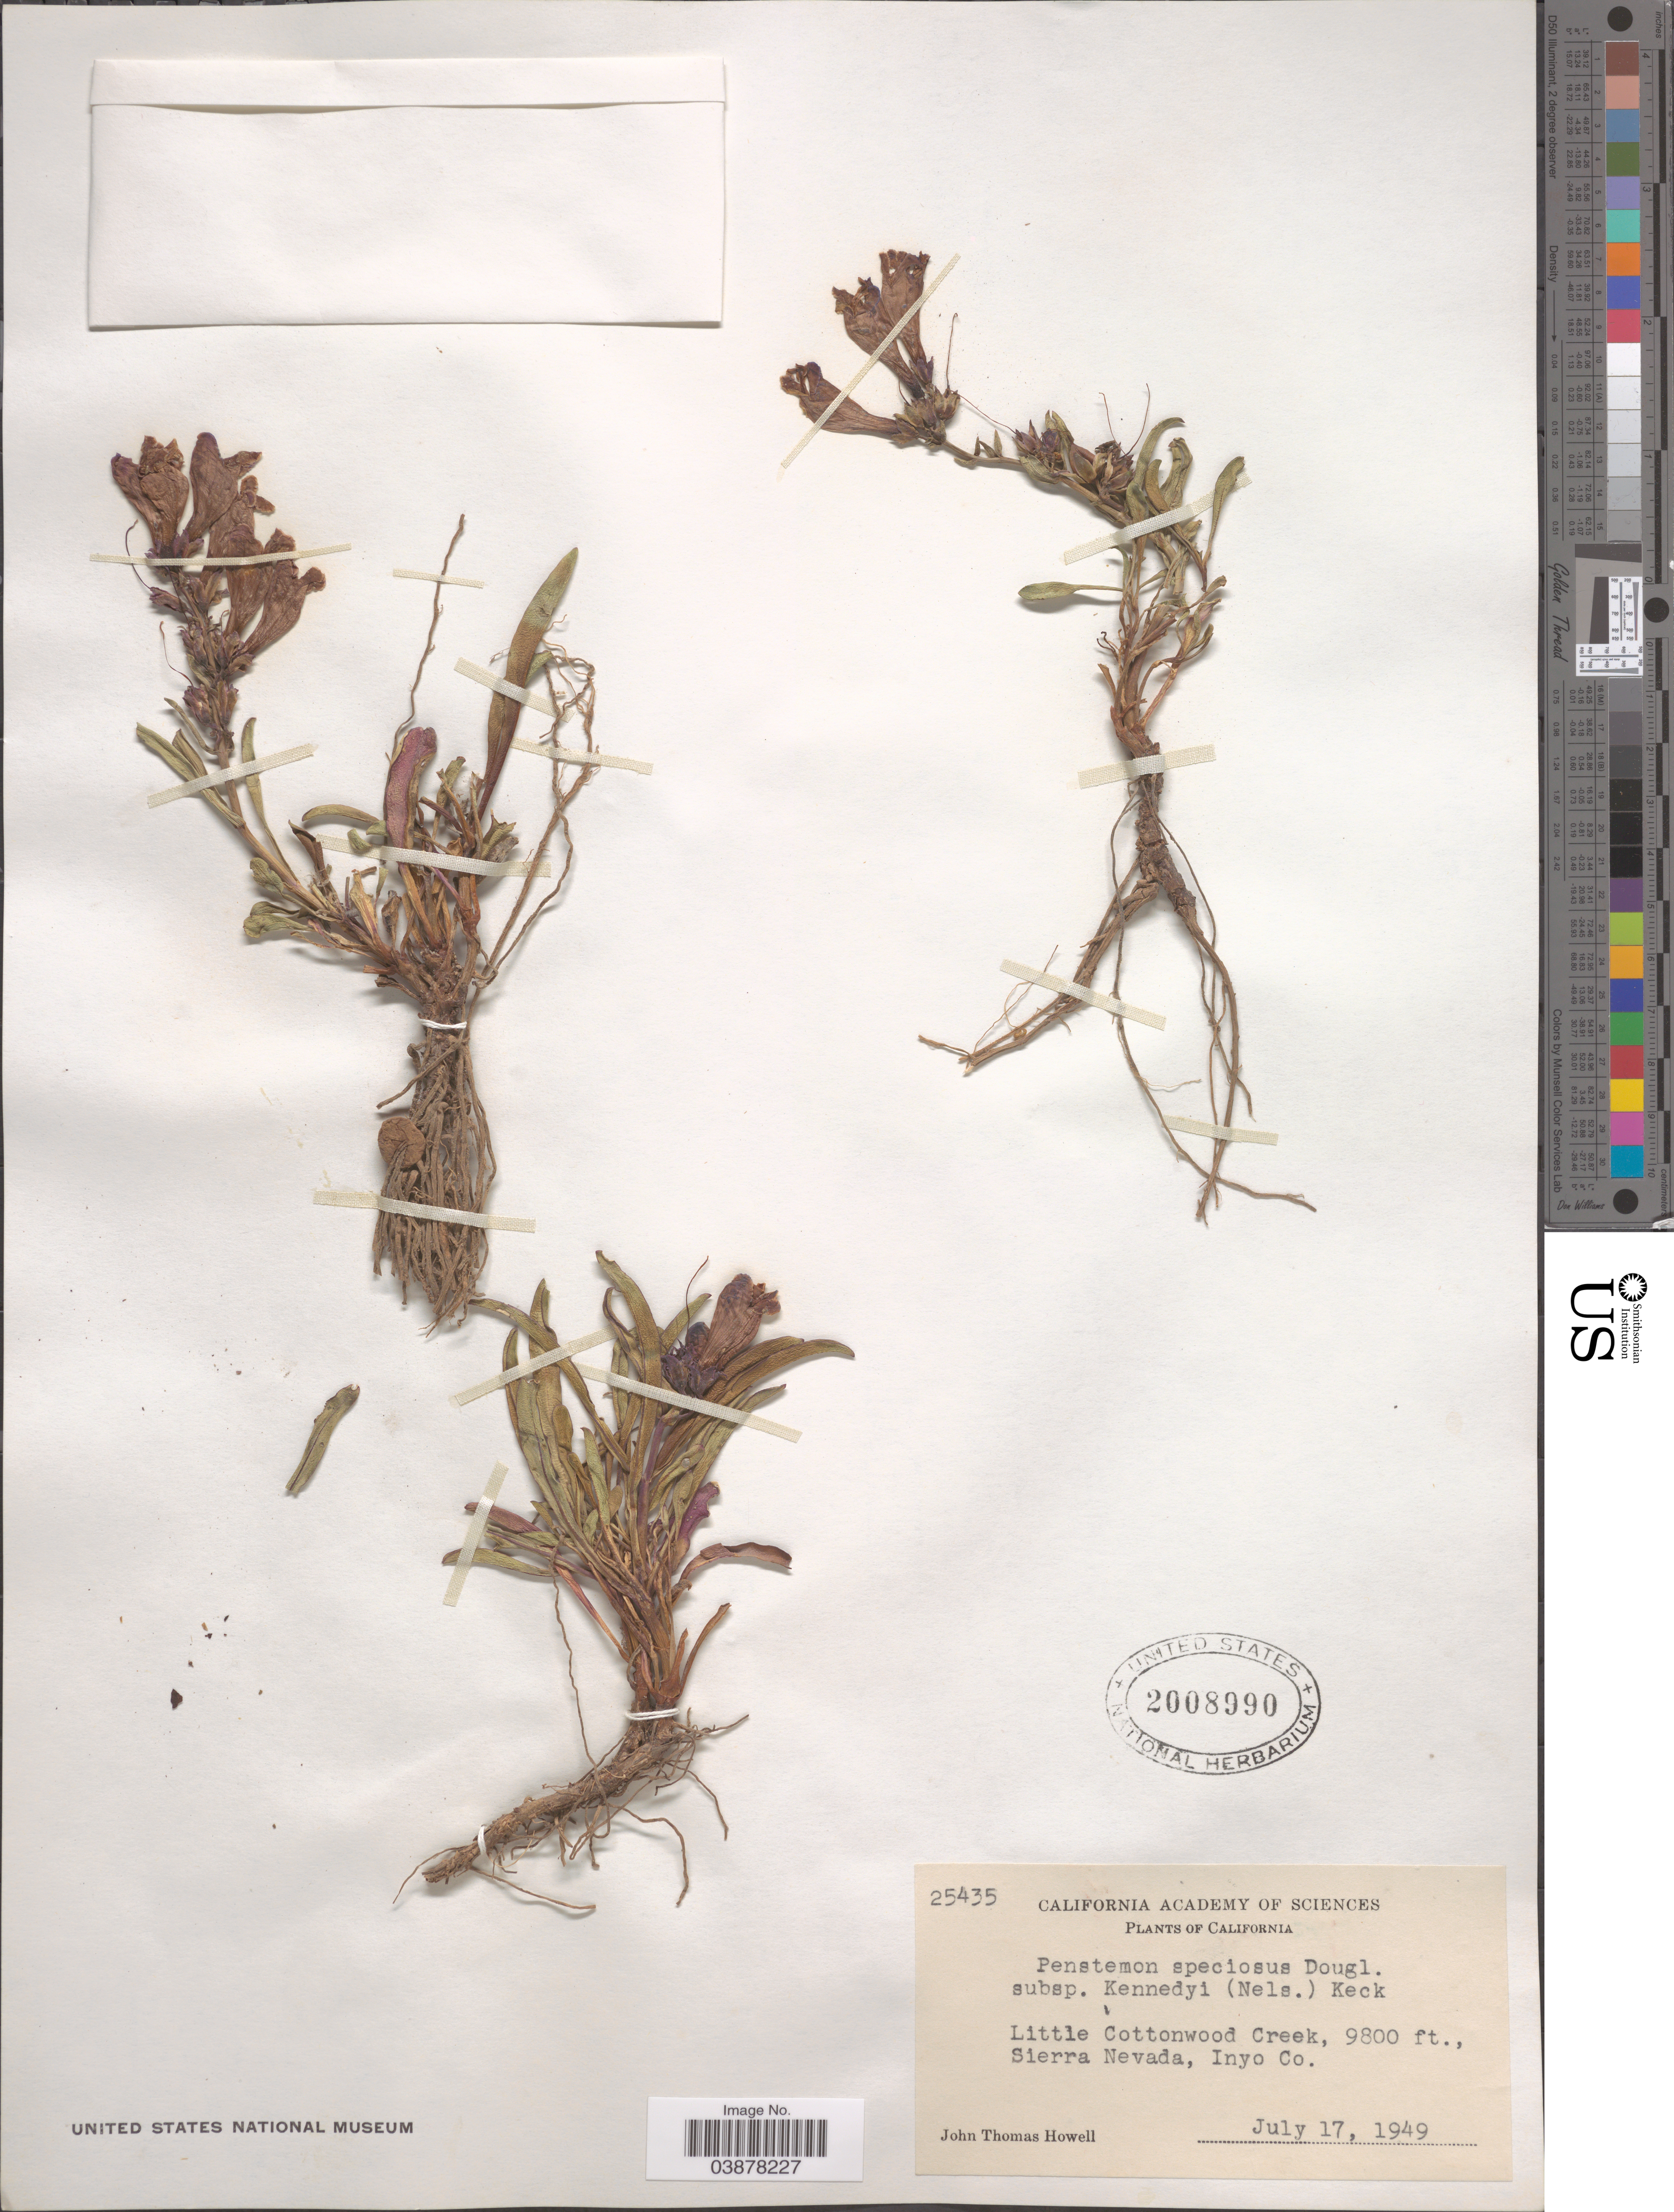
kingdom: Plantae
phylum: Tracheophyta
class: Magnoliopsida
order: Lamiales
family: Plantaginaceae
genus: Penstemon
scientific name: Penstemon speciosus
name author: Douglas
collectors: J. T. Howell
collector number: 25435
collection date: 1949-07-17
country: United States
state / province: California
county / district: Inyo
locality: Little Cottonwood Creek, Sierra Nevada, Inyo Co.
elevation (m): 2987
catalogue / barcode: US 2008990